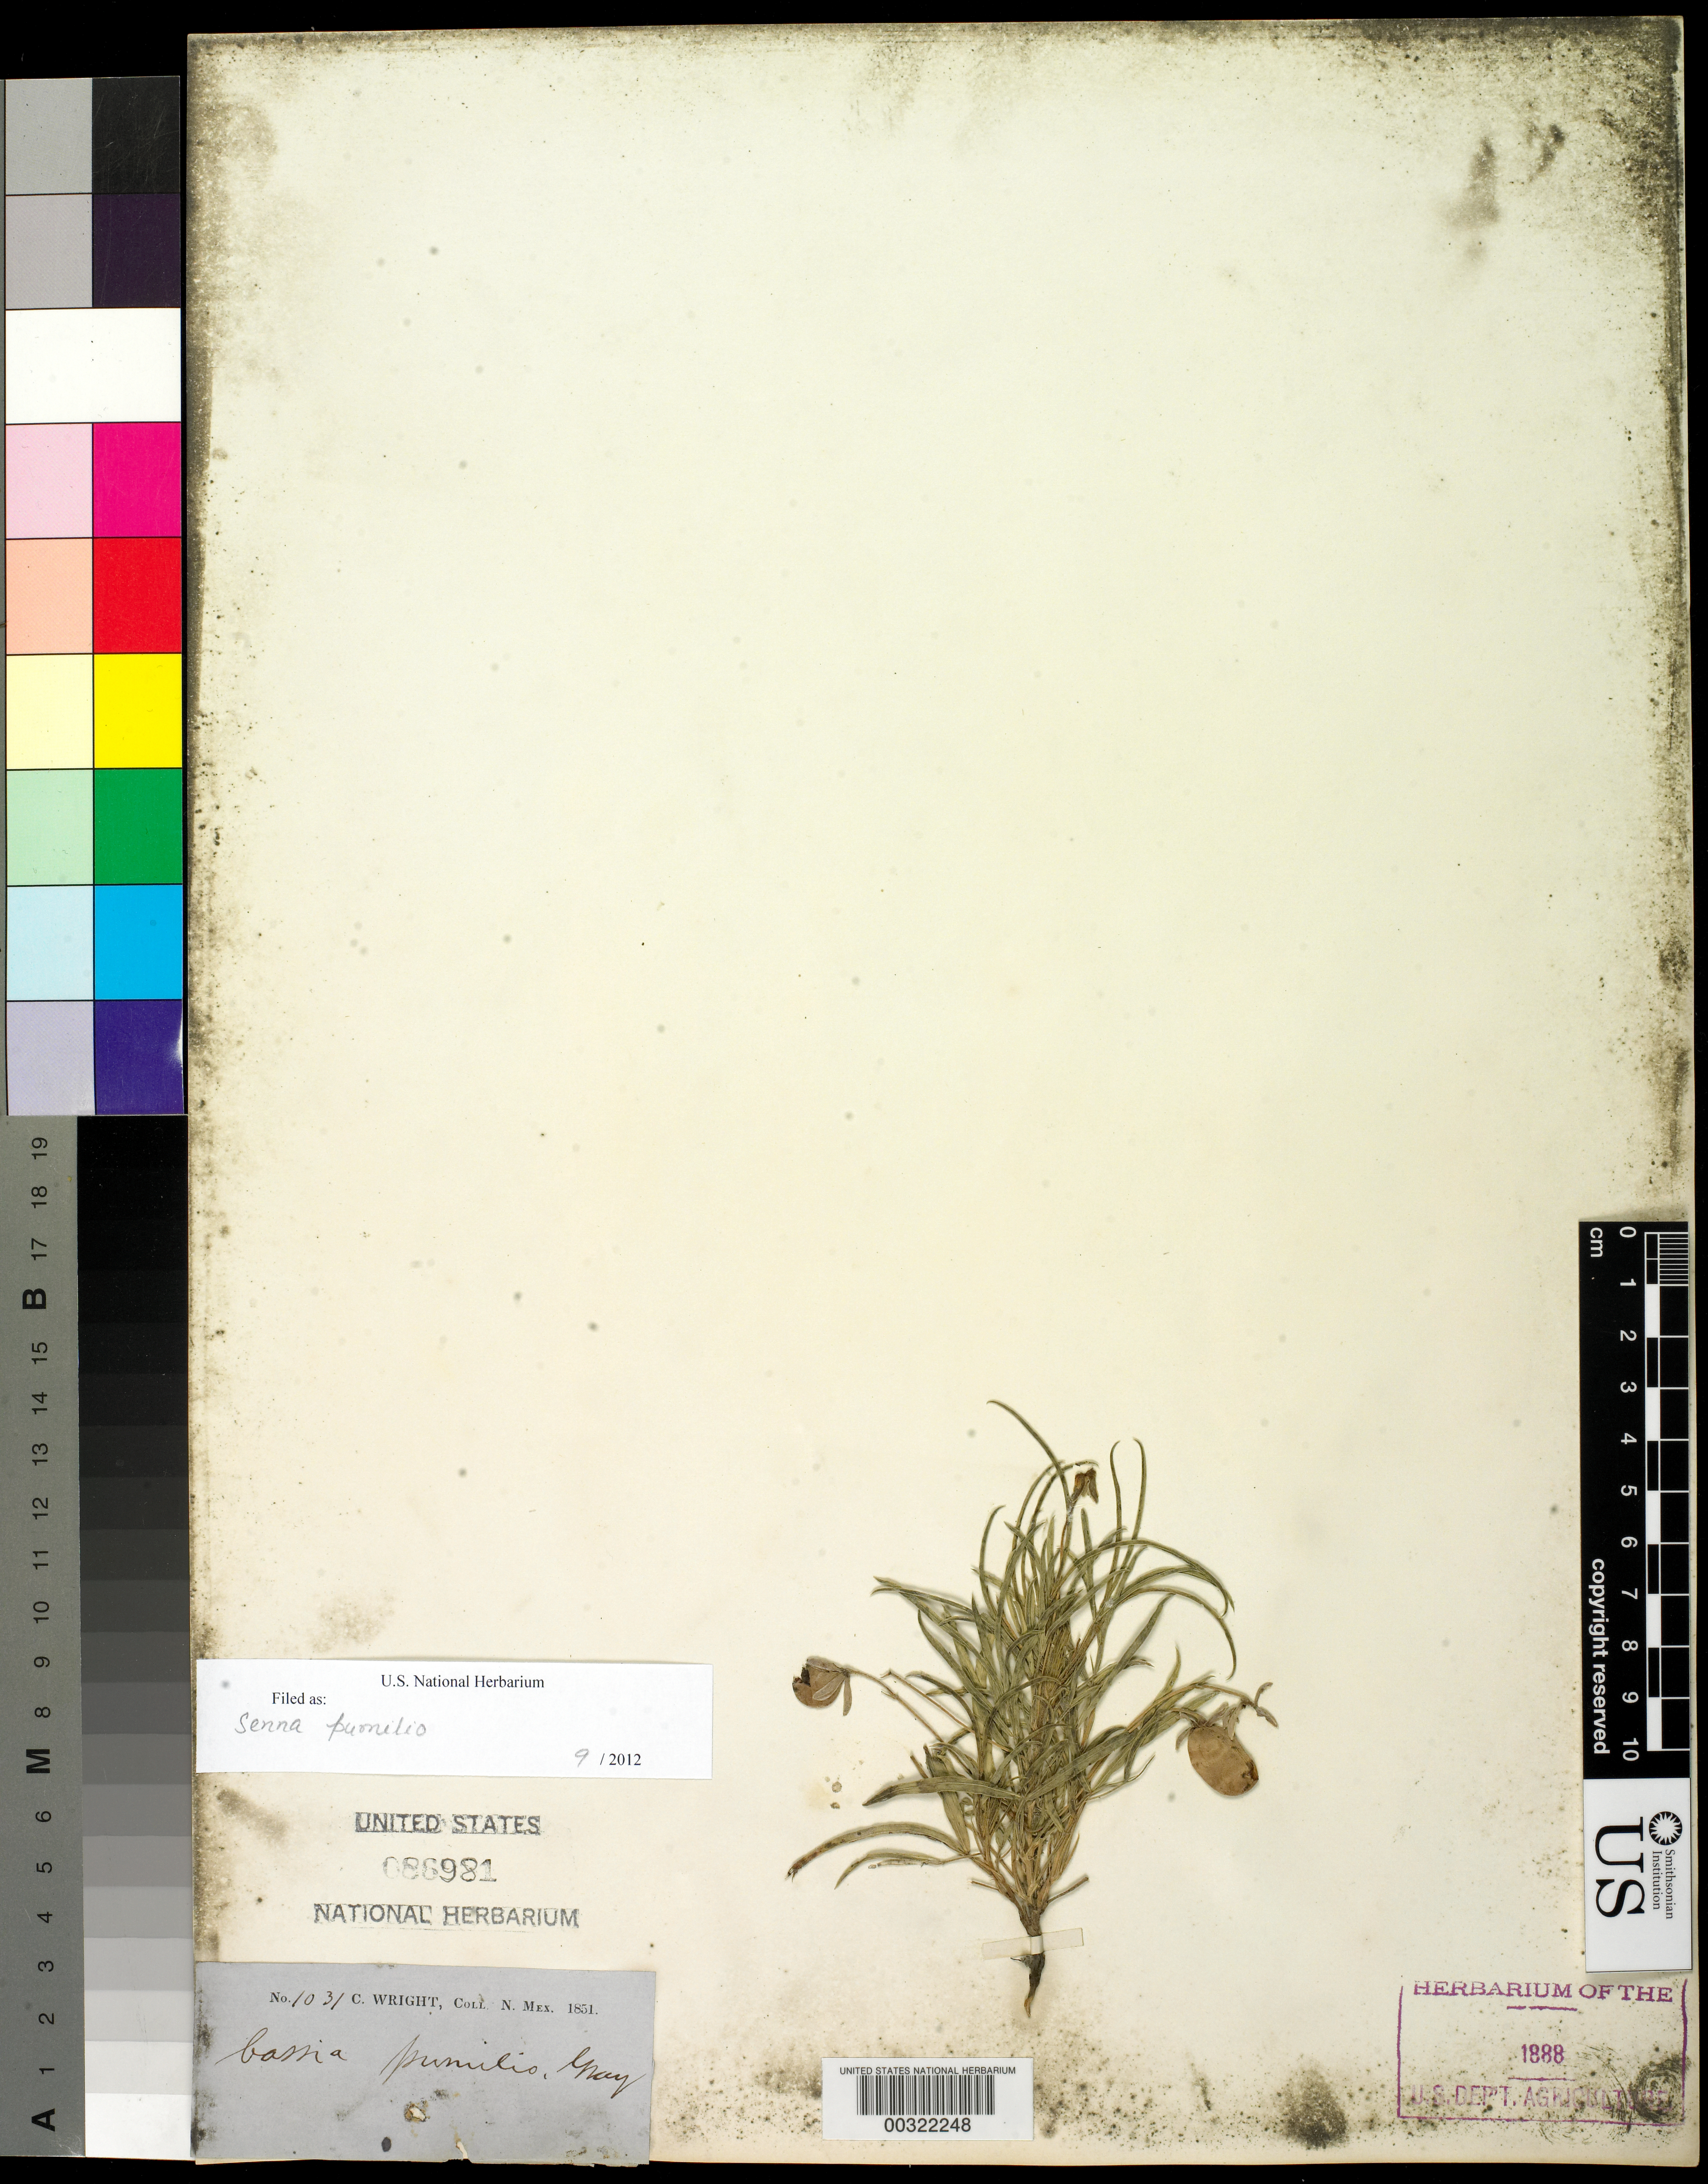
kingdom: Plantae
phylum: Tracheophyta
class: Magnoliopsida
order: Fabales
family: Fabaceae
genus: Senna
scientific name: Senna pumilio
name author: (A. Gray) H.S. Irwin & Barneby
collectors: C. Wright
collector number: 1031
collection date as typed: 1851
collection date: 1851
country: United States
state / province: New Mexico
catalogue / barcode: US 86981